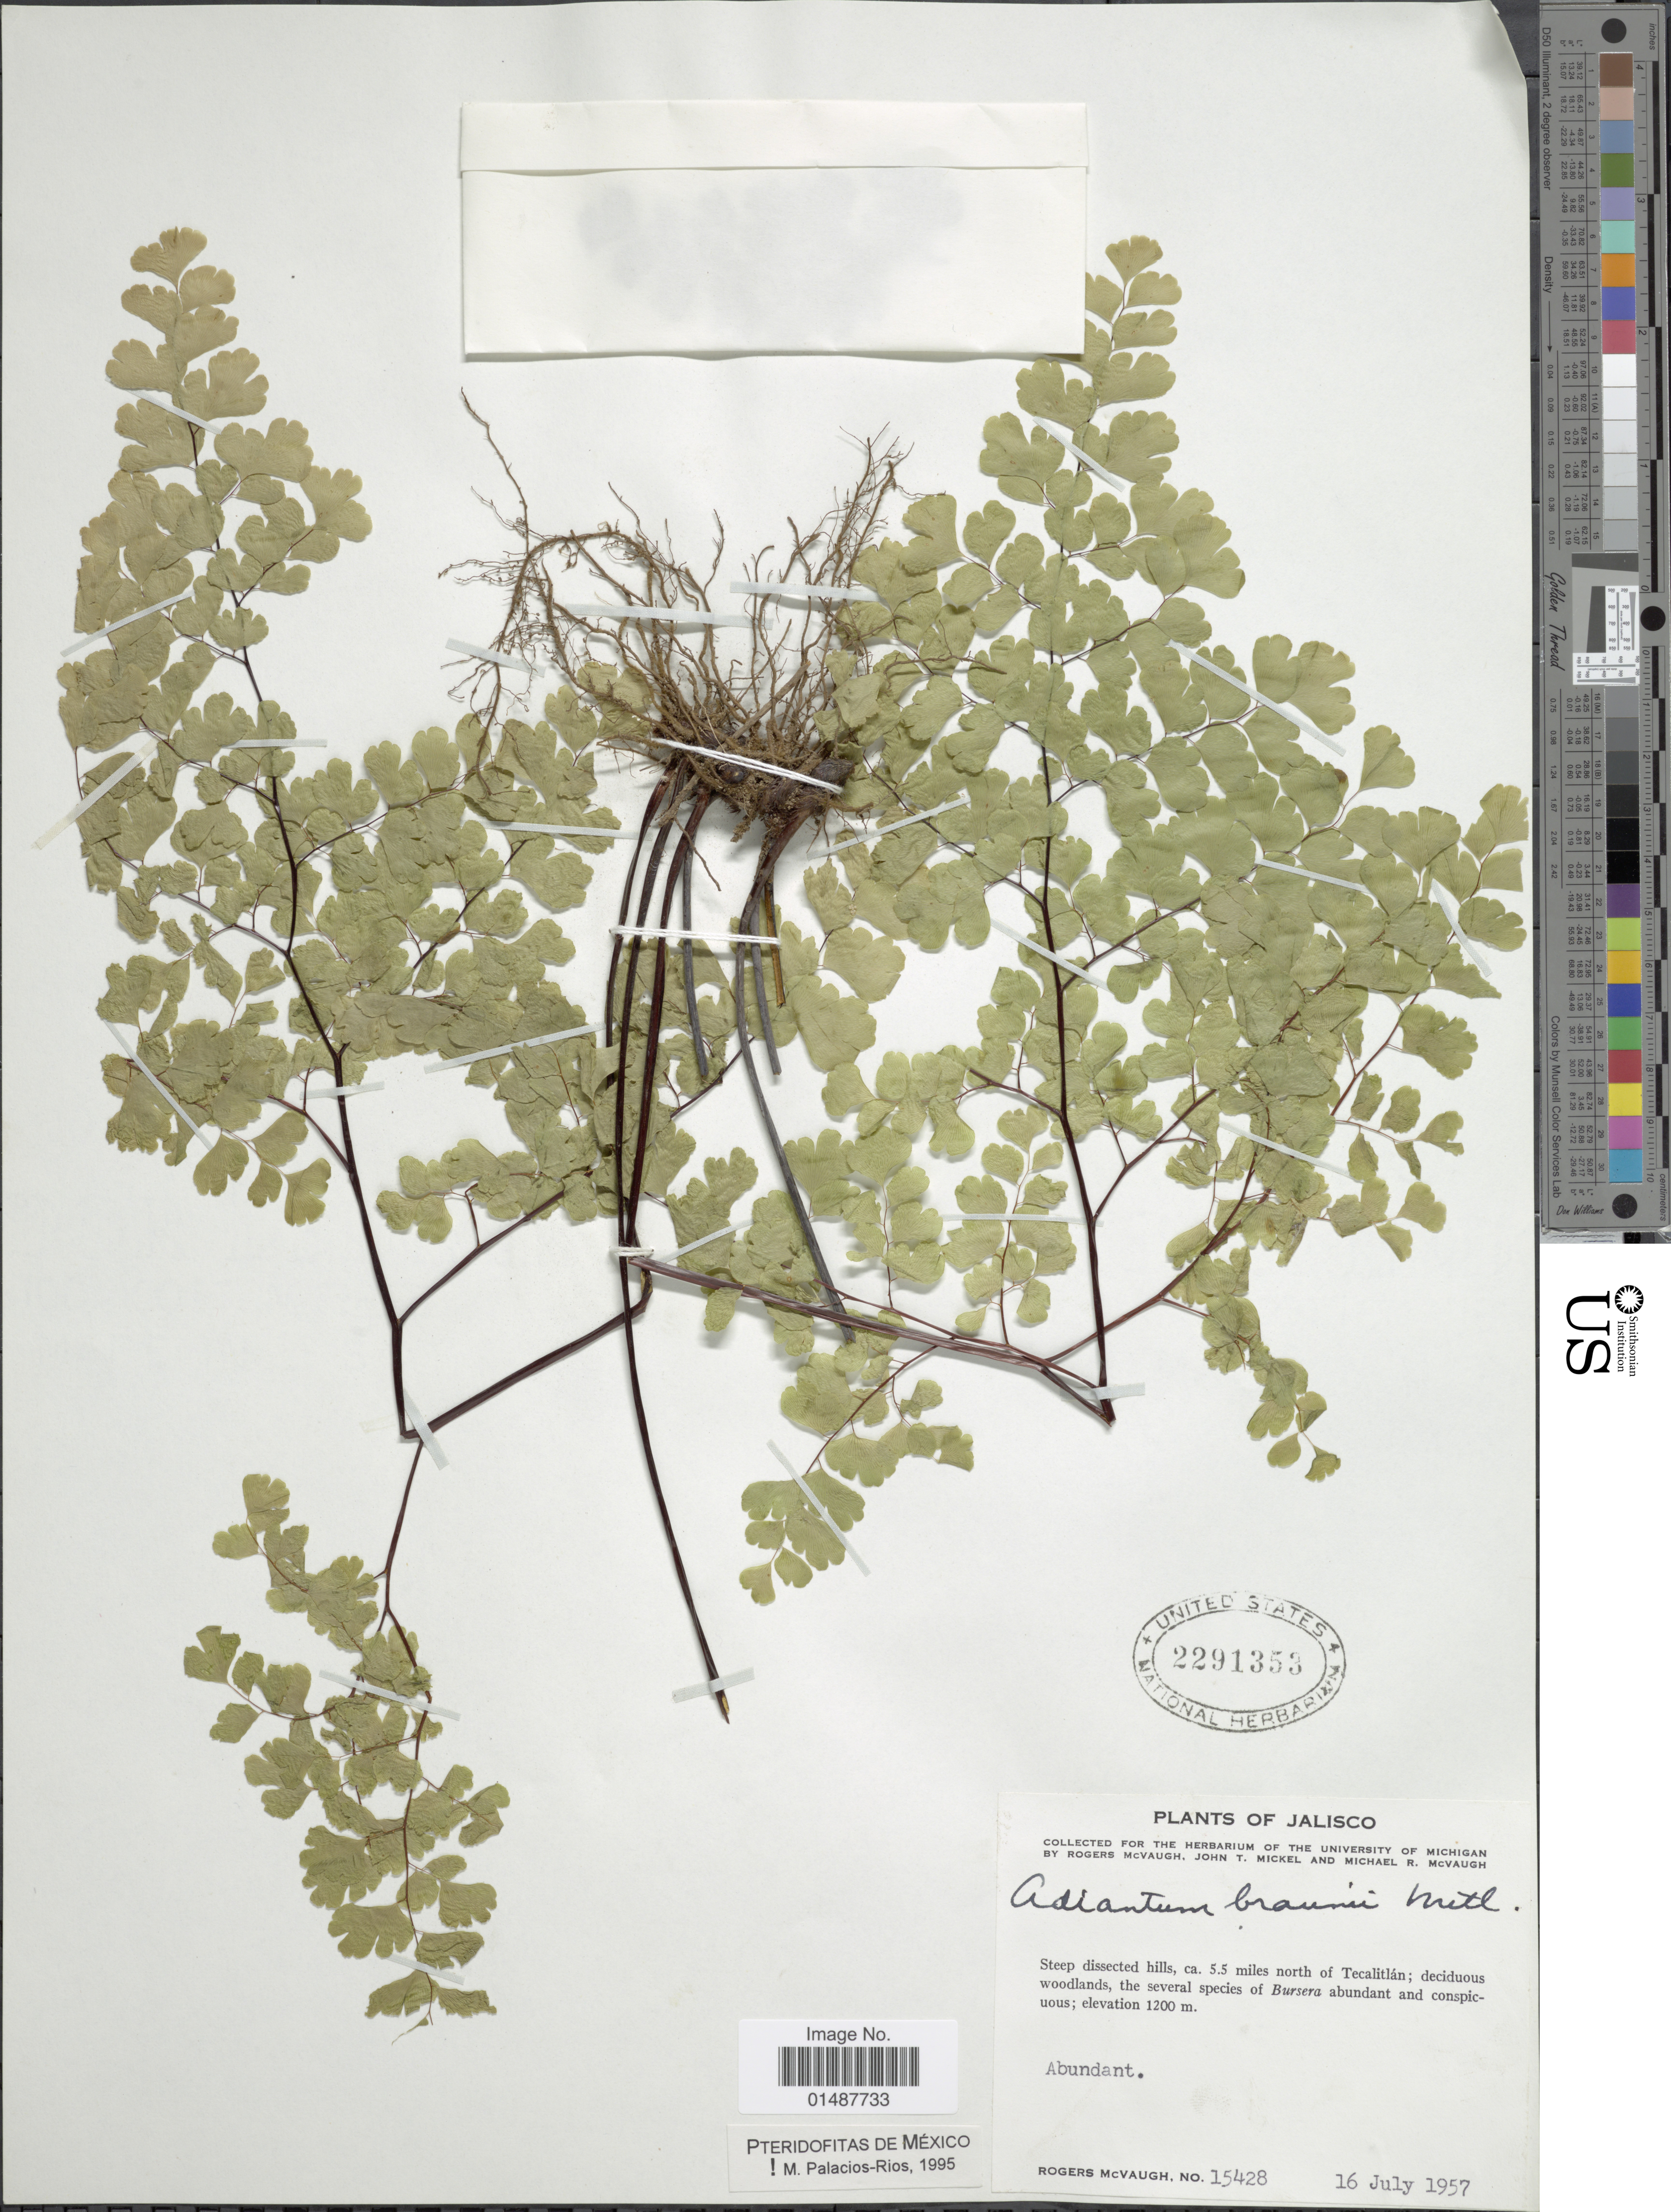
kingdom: Plantae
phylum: Tracheophyta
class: Polypodiopsida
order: Polypodiales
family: Pteridaceae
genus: Adiantum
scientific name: Adiantum braunii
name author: Mett. ex Kuhn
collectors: R. McVaugh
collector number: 15428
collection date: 1957-07-16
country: Mexico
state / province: Jalisco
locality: Steep dissected hills, ca. 5.5 miles north of Tecalitlan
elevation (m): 1200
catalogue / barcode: US 2291353